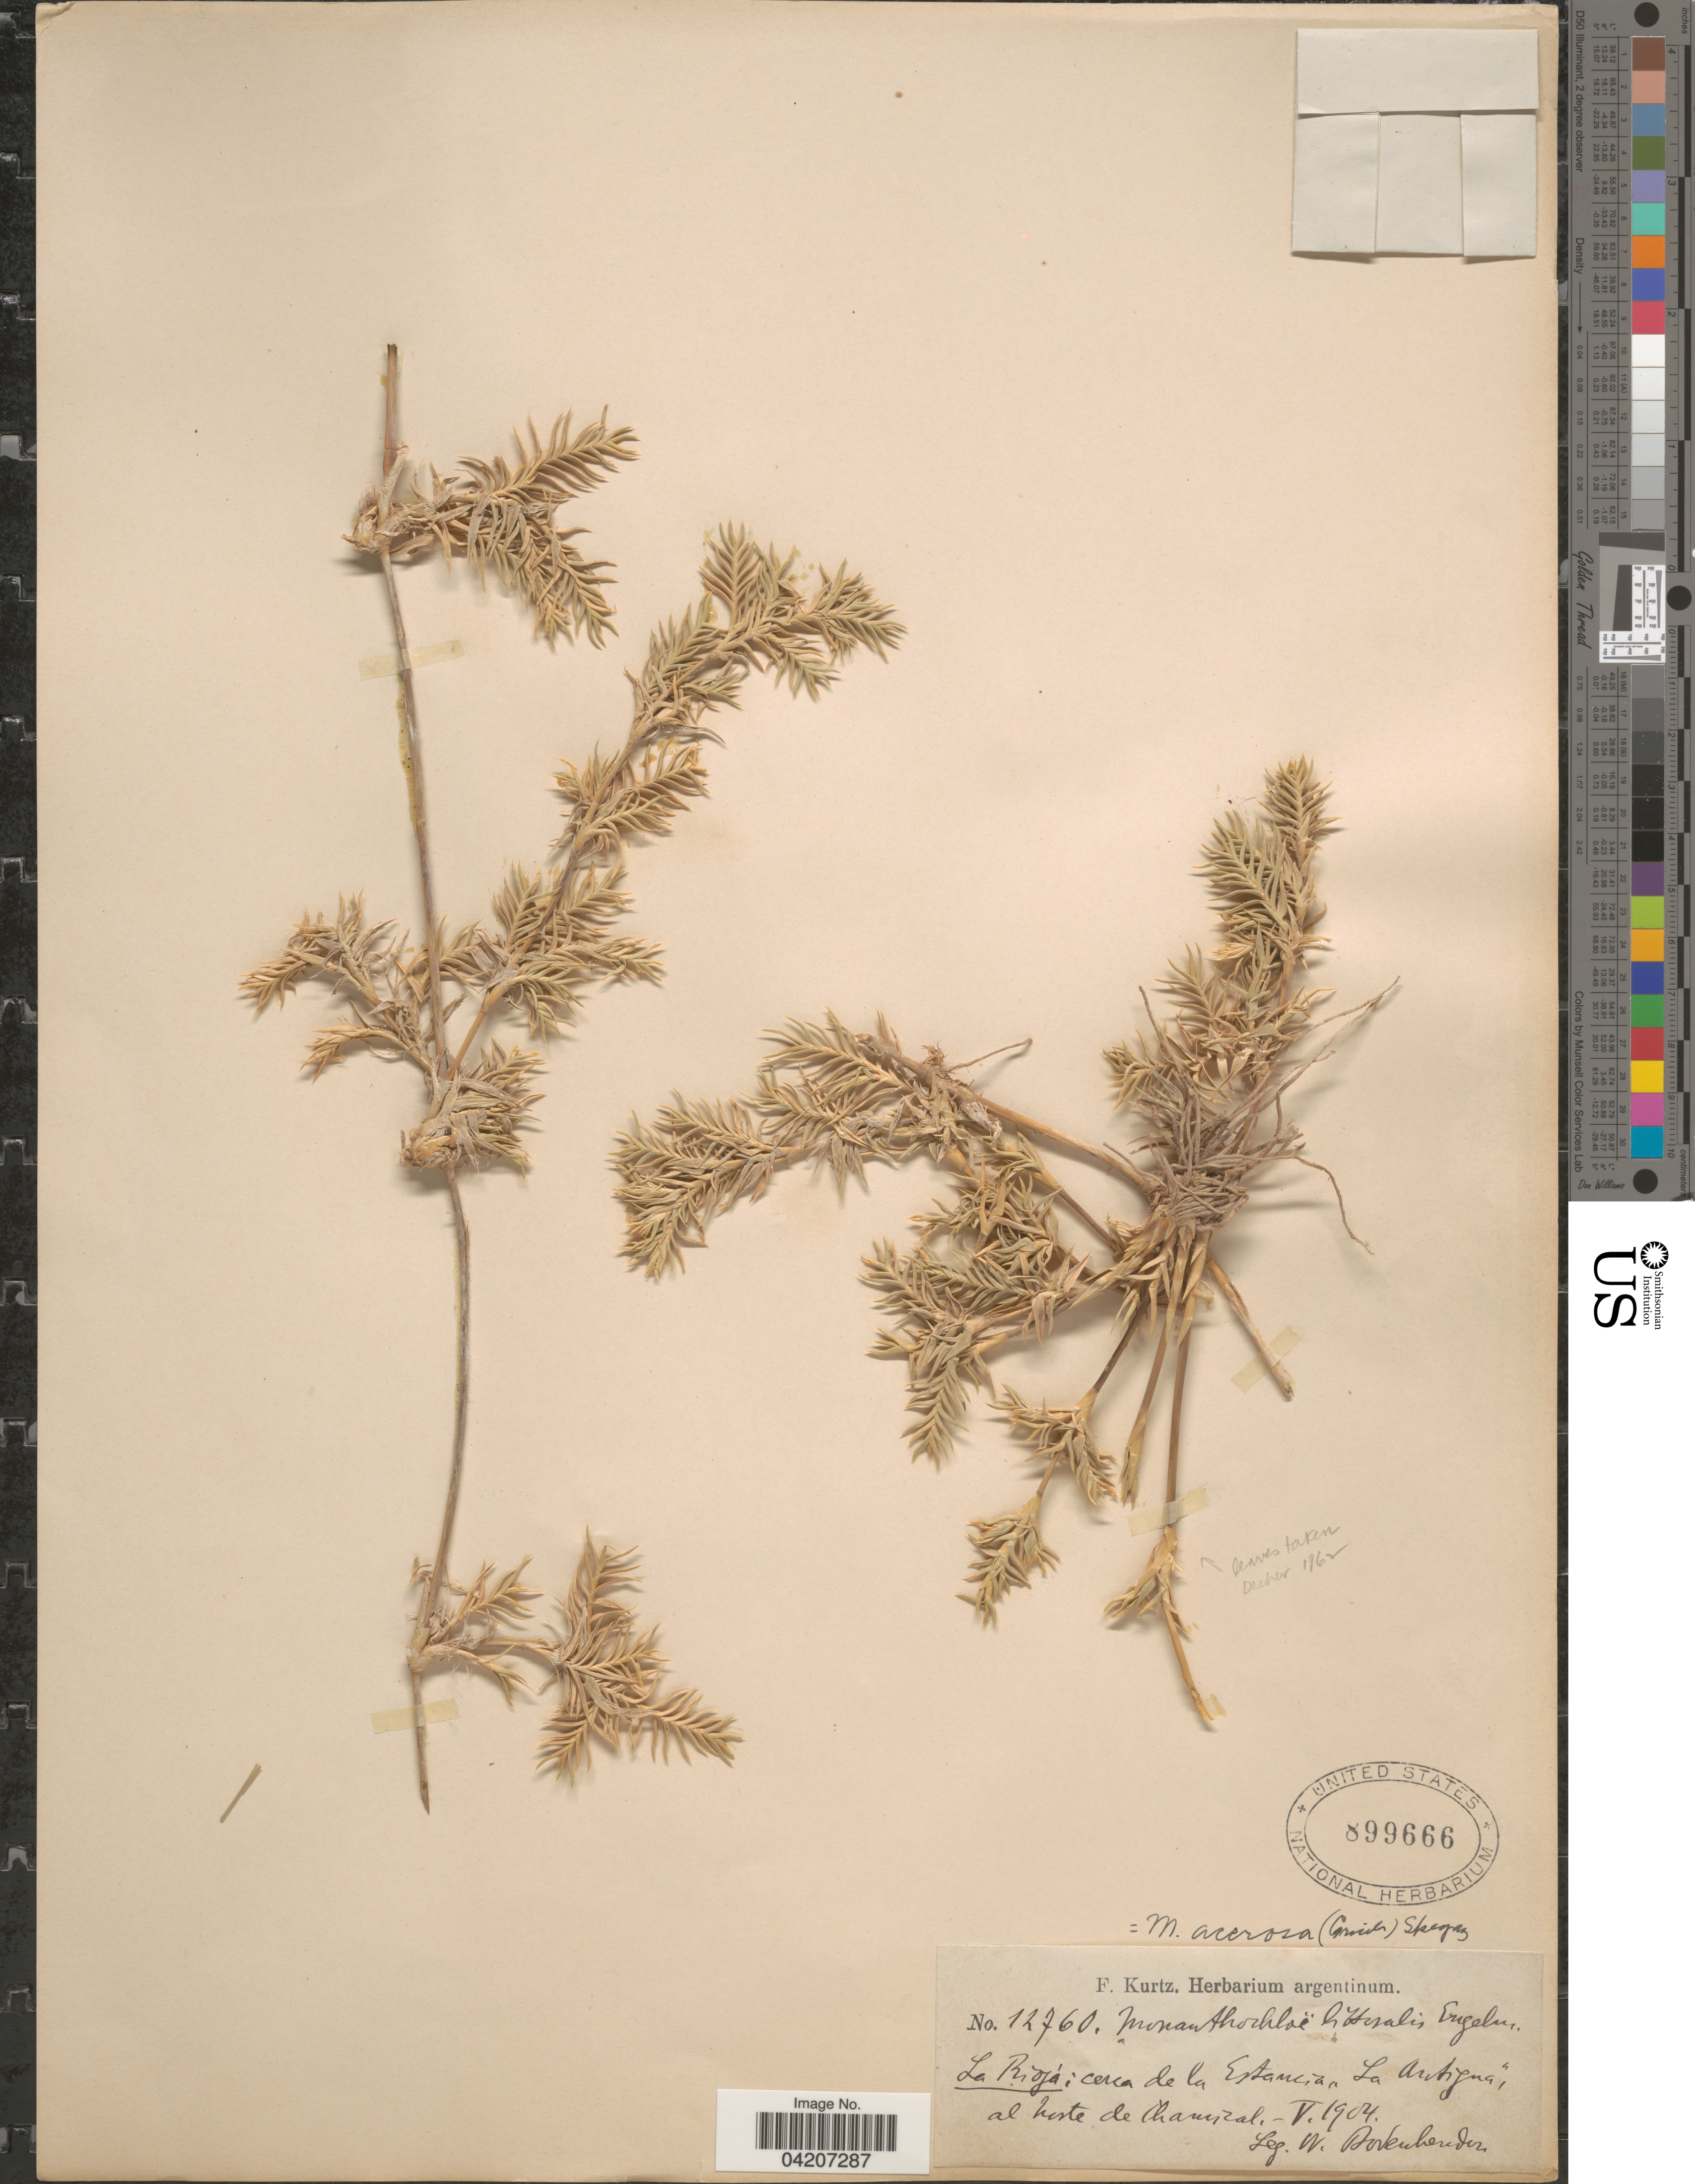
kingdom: Plantae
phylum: Tracheophyta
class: Liliopsida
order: Poales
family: Poaceae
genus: Distichlis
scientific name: Distichlis acerosa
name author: (Griseb.) H.L. Bell & Columbus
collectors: W. Bodenbender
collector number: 12760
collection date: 1904-05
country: Argentina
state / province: La Rioja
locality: Cerca de la Estancia "La Antigua", al Norte de Chamical.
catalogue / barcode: US 899666